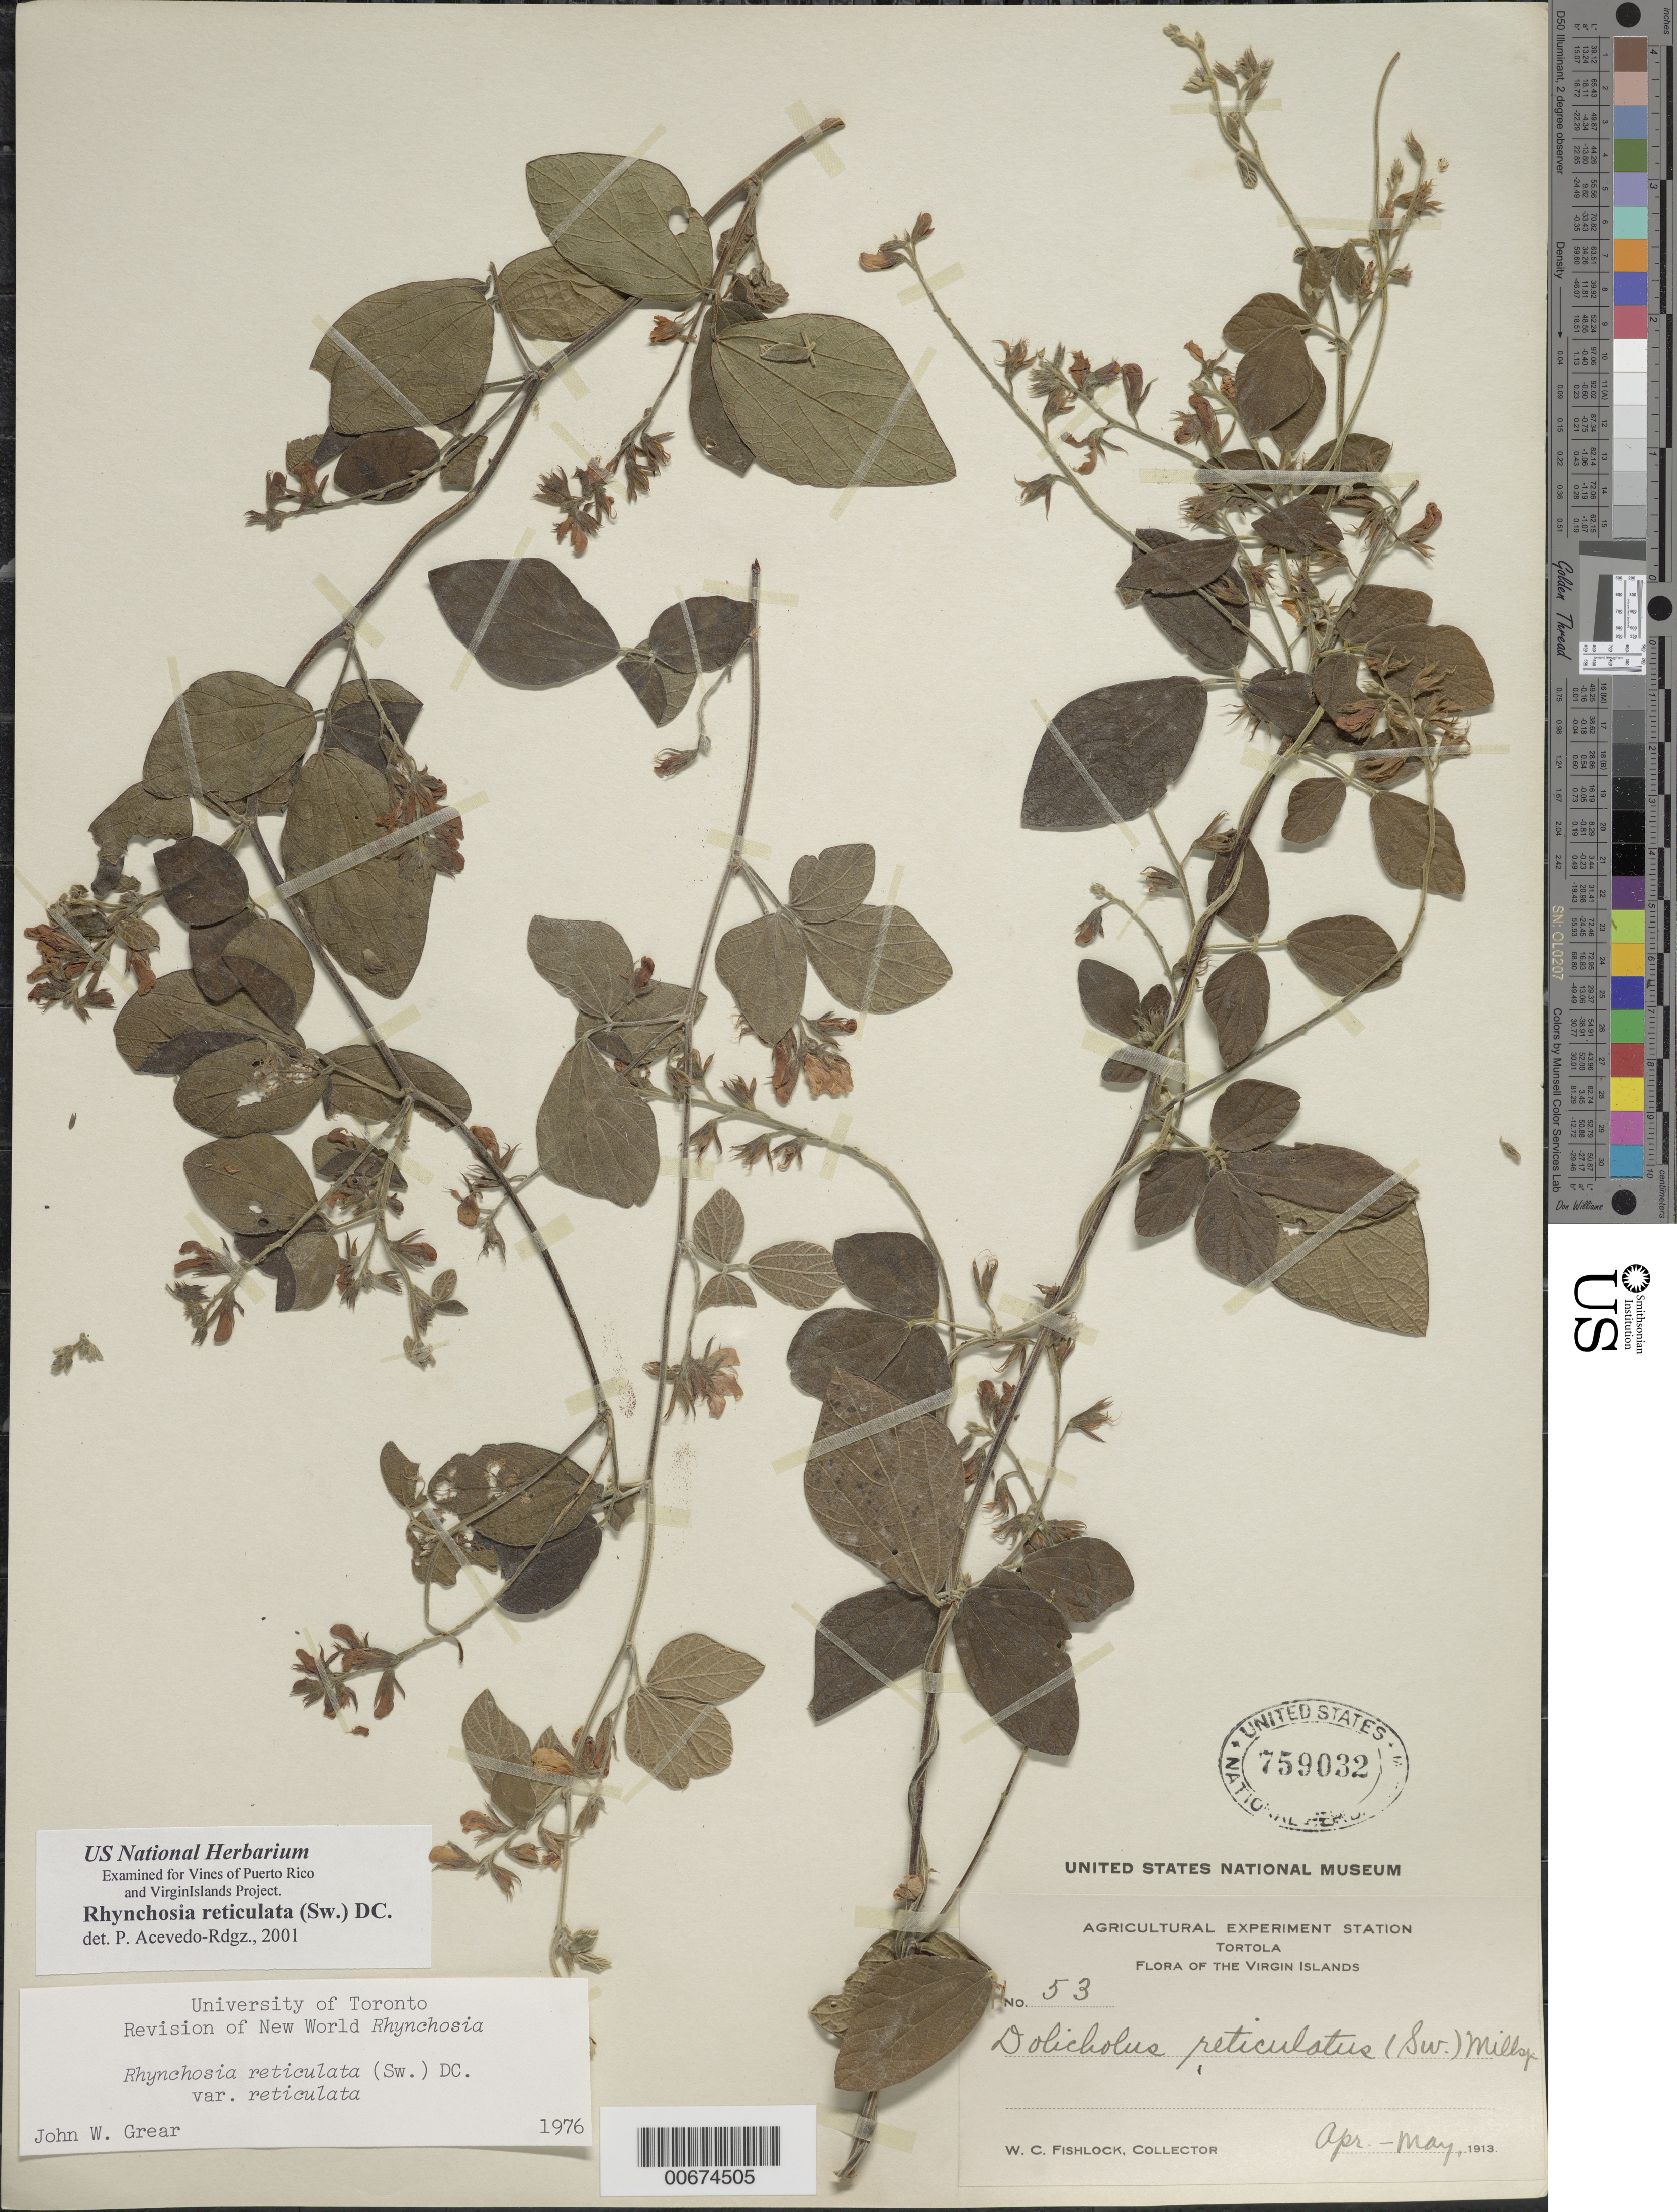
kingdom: Plantae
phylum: Tracheophyta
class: Magnoliopsida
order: Fabales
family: Fabaceae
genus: Rhynchosia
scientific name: Rhynchosia reticulata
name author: (Sw.) DC.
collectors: W. Fishlock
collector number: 53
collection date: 1913-04/1913-05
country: British Virgin Islands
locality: Tortola, The Virgin Islands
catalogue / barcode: US 759032